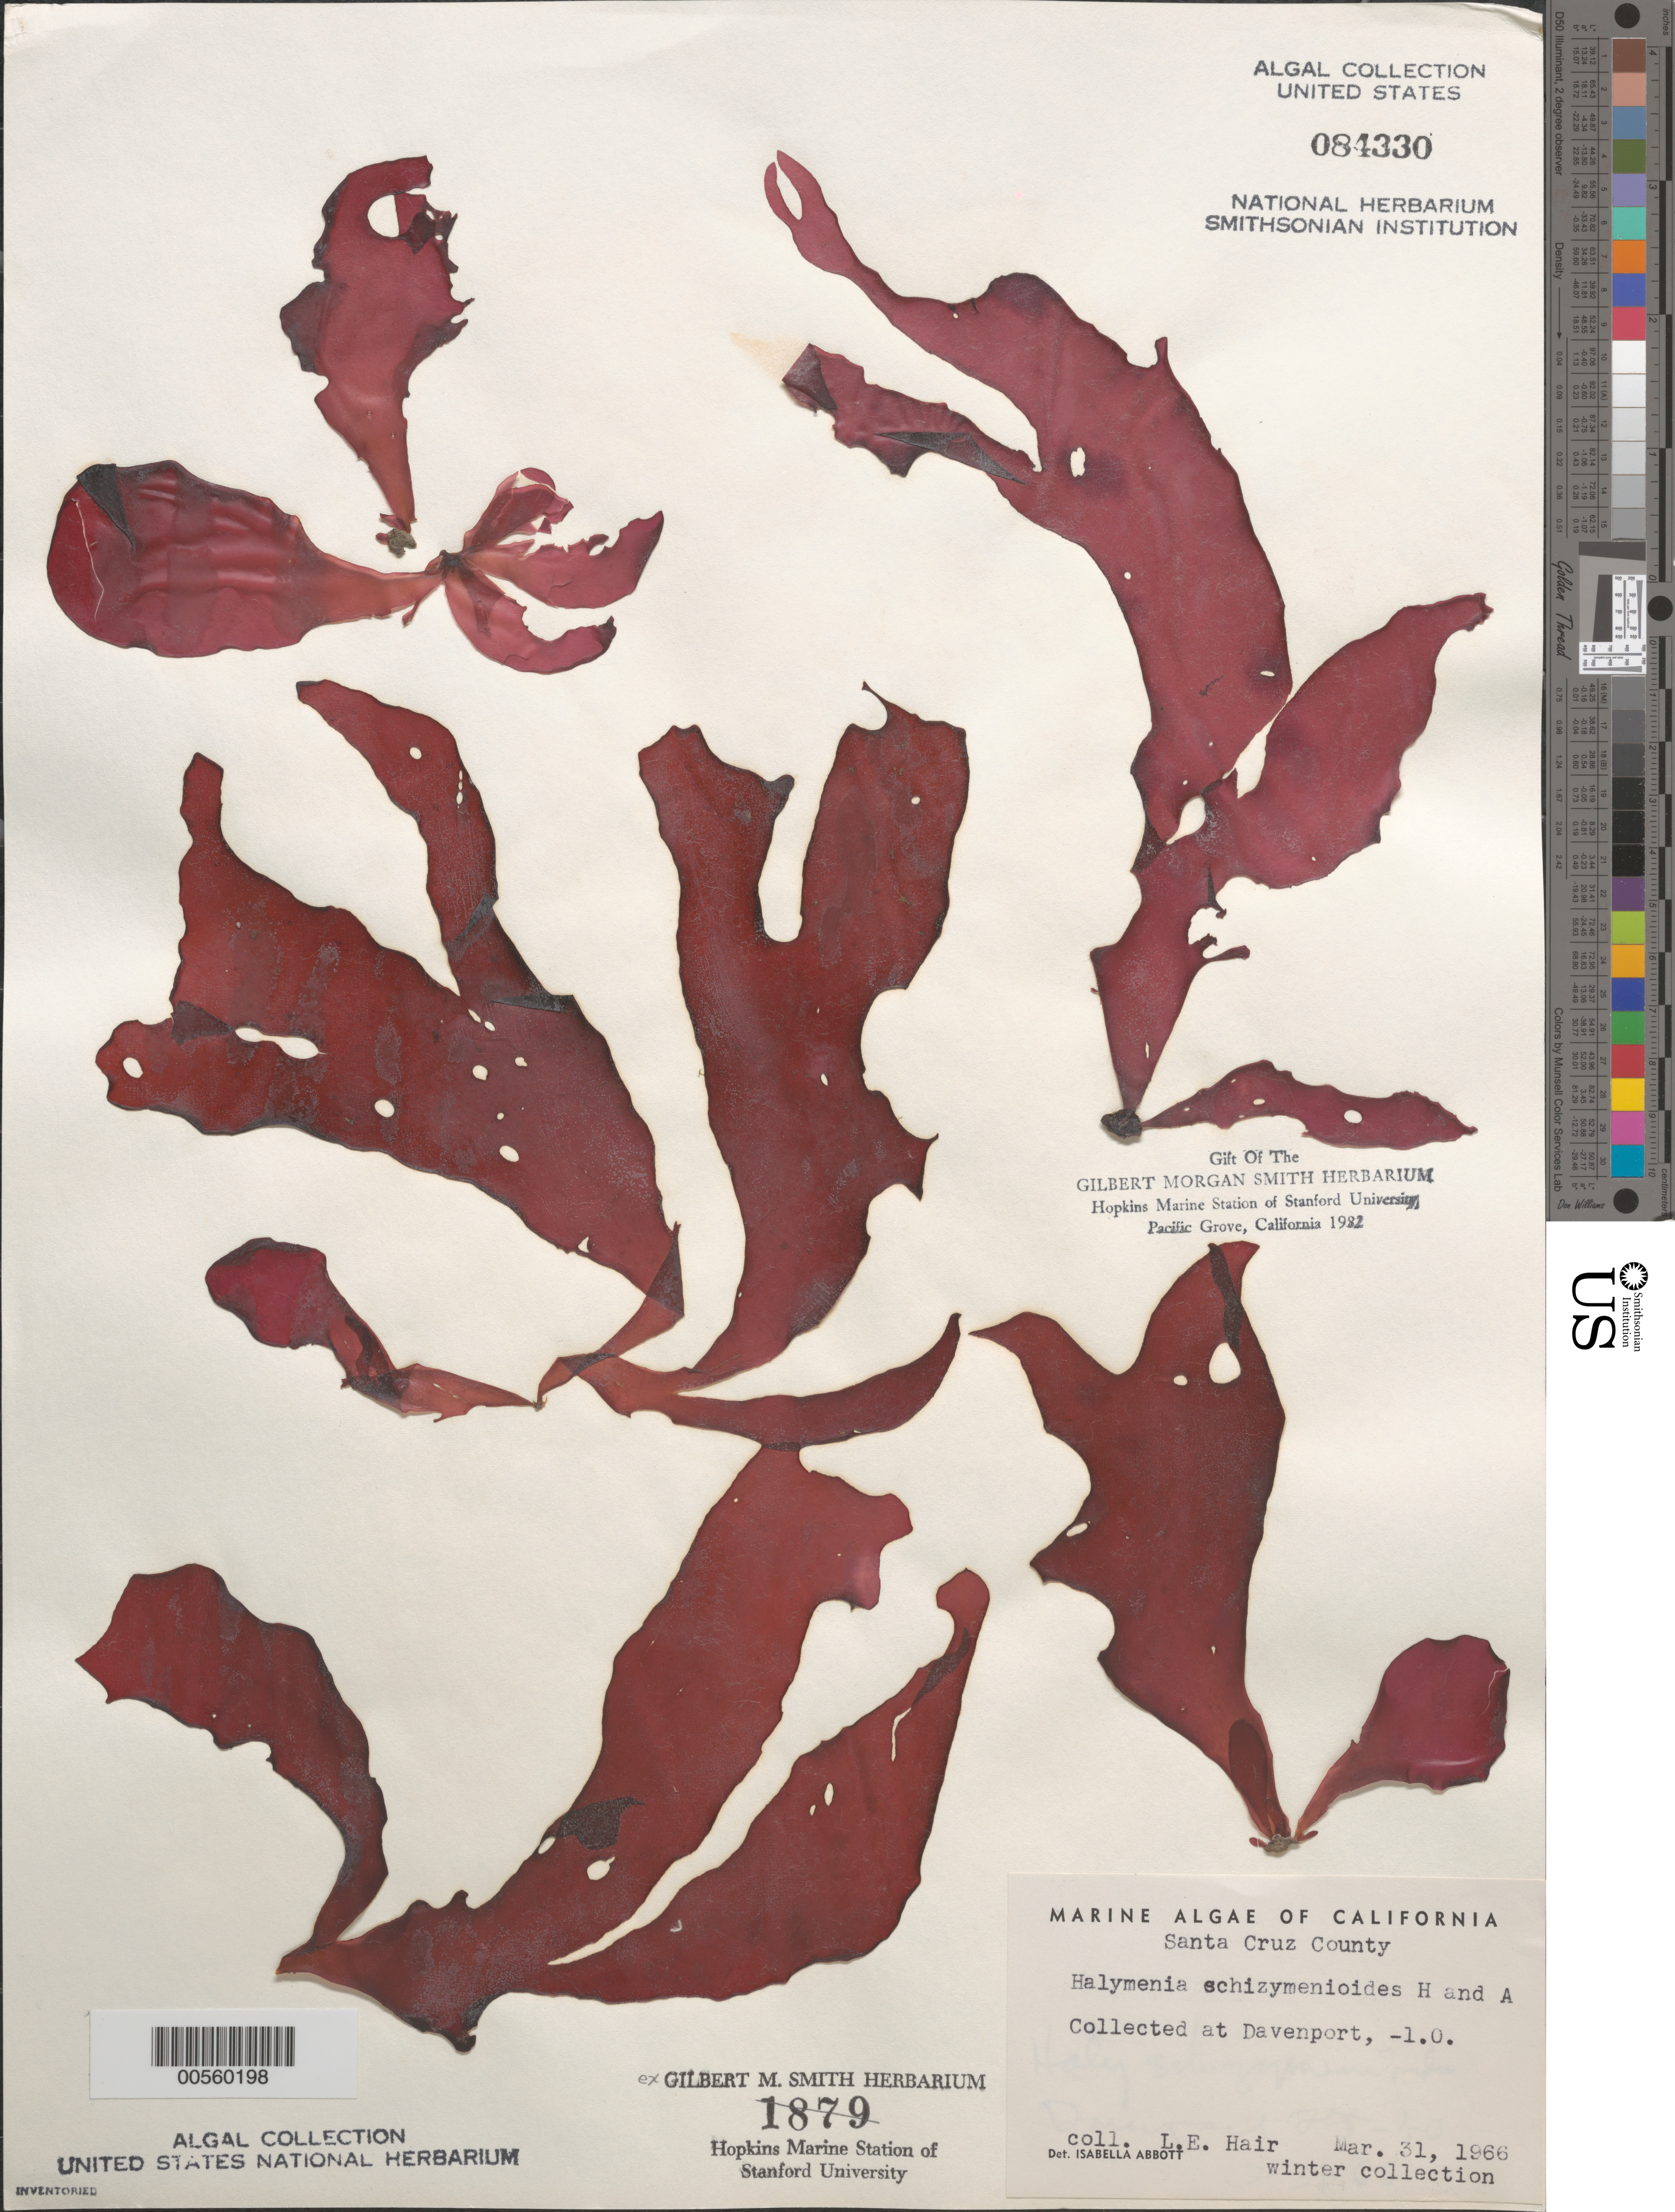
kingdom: Plantae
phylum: Rhodophyta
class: Florideophyceae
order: Halymeniales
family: Halymeniaceae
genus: Halymenia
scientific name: Halymenia schizymenioides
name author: Hollenb. & I.A. Abbott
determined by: Abbott, Isabella A.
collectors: L. Hair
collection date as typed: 31 Mar 1966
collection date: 1966-03-31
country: United States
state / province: California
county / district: Santa Cruz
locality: Davenport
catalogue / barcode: US 84330